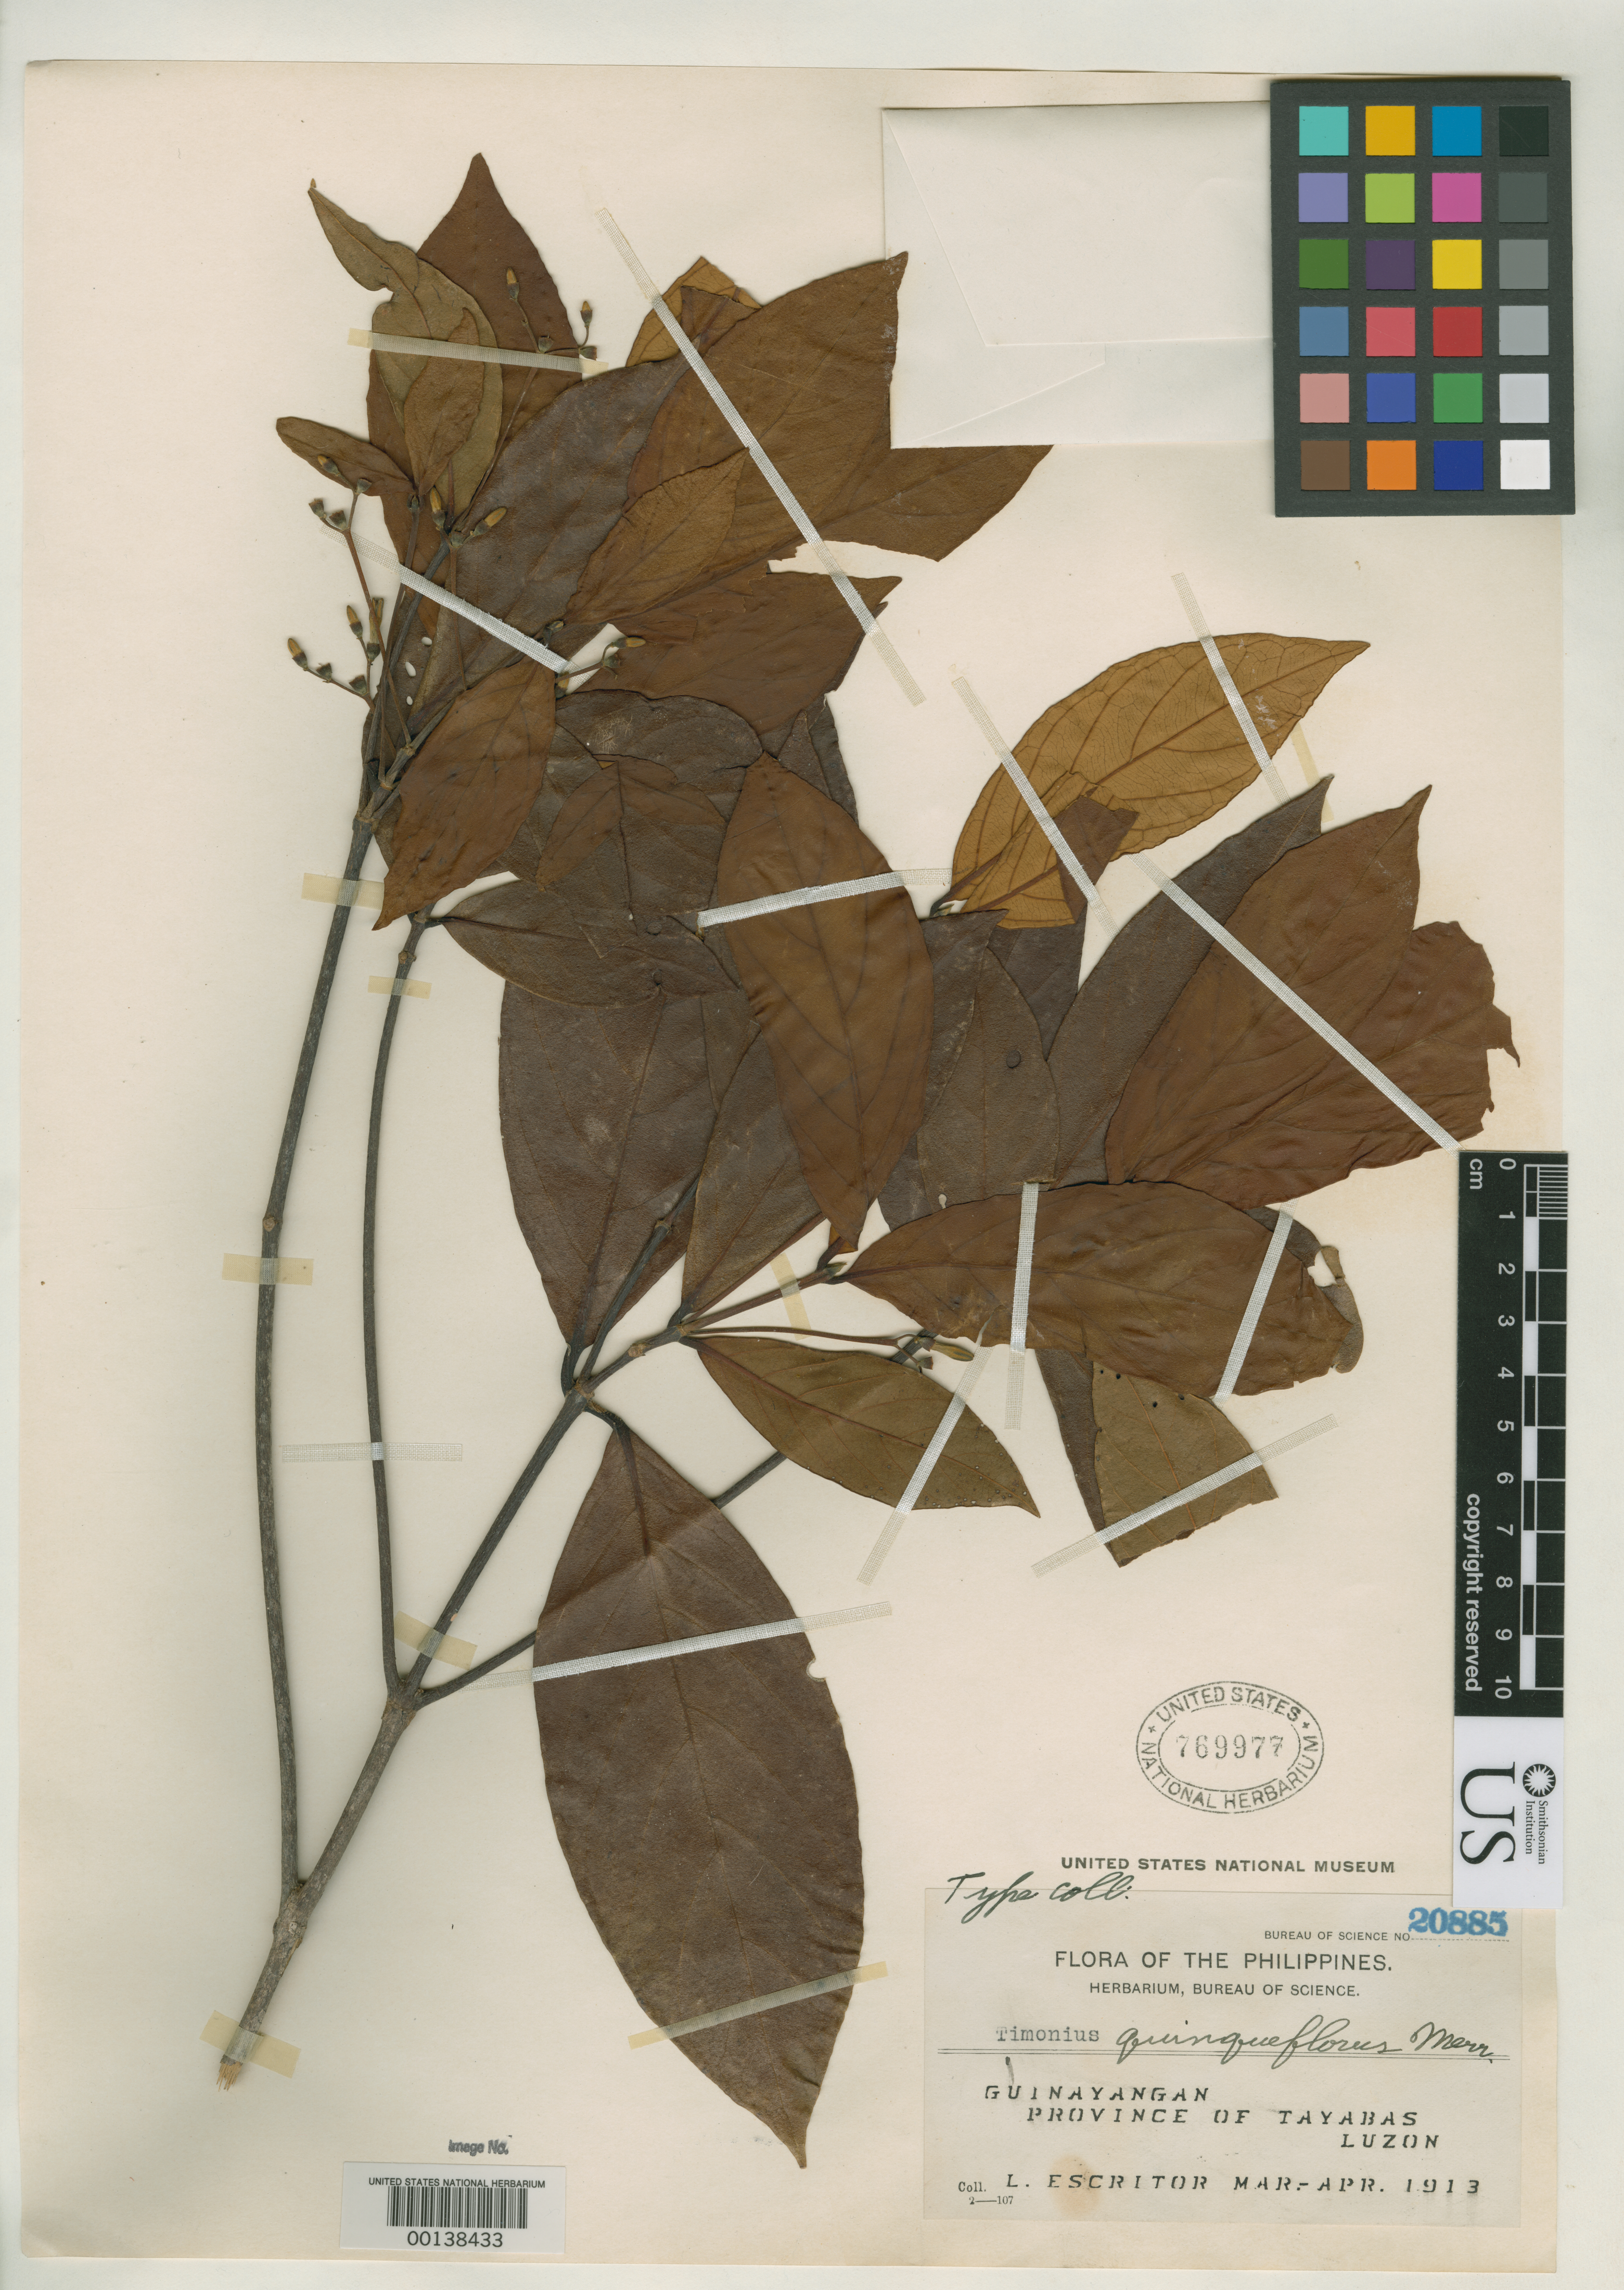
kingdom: Plantae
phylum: Tracheophyta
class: Magnoliopsida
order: Gentianales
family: Rubiaceae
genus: Timonius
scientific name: Timonius quinqueflorus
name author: Merr.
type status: Isotype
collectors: L. Escritor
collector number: Bur. Sci. 20885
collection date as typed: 08 Mar 1913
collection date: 1913-03-08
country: Philippines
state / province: Calabarzon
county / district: Quezon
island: Luzon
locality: Guinayangan.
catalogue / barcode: US 769977